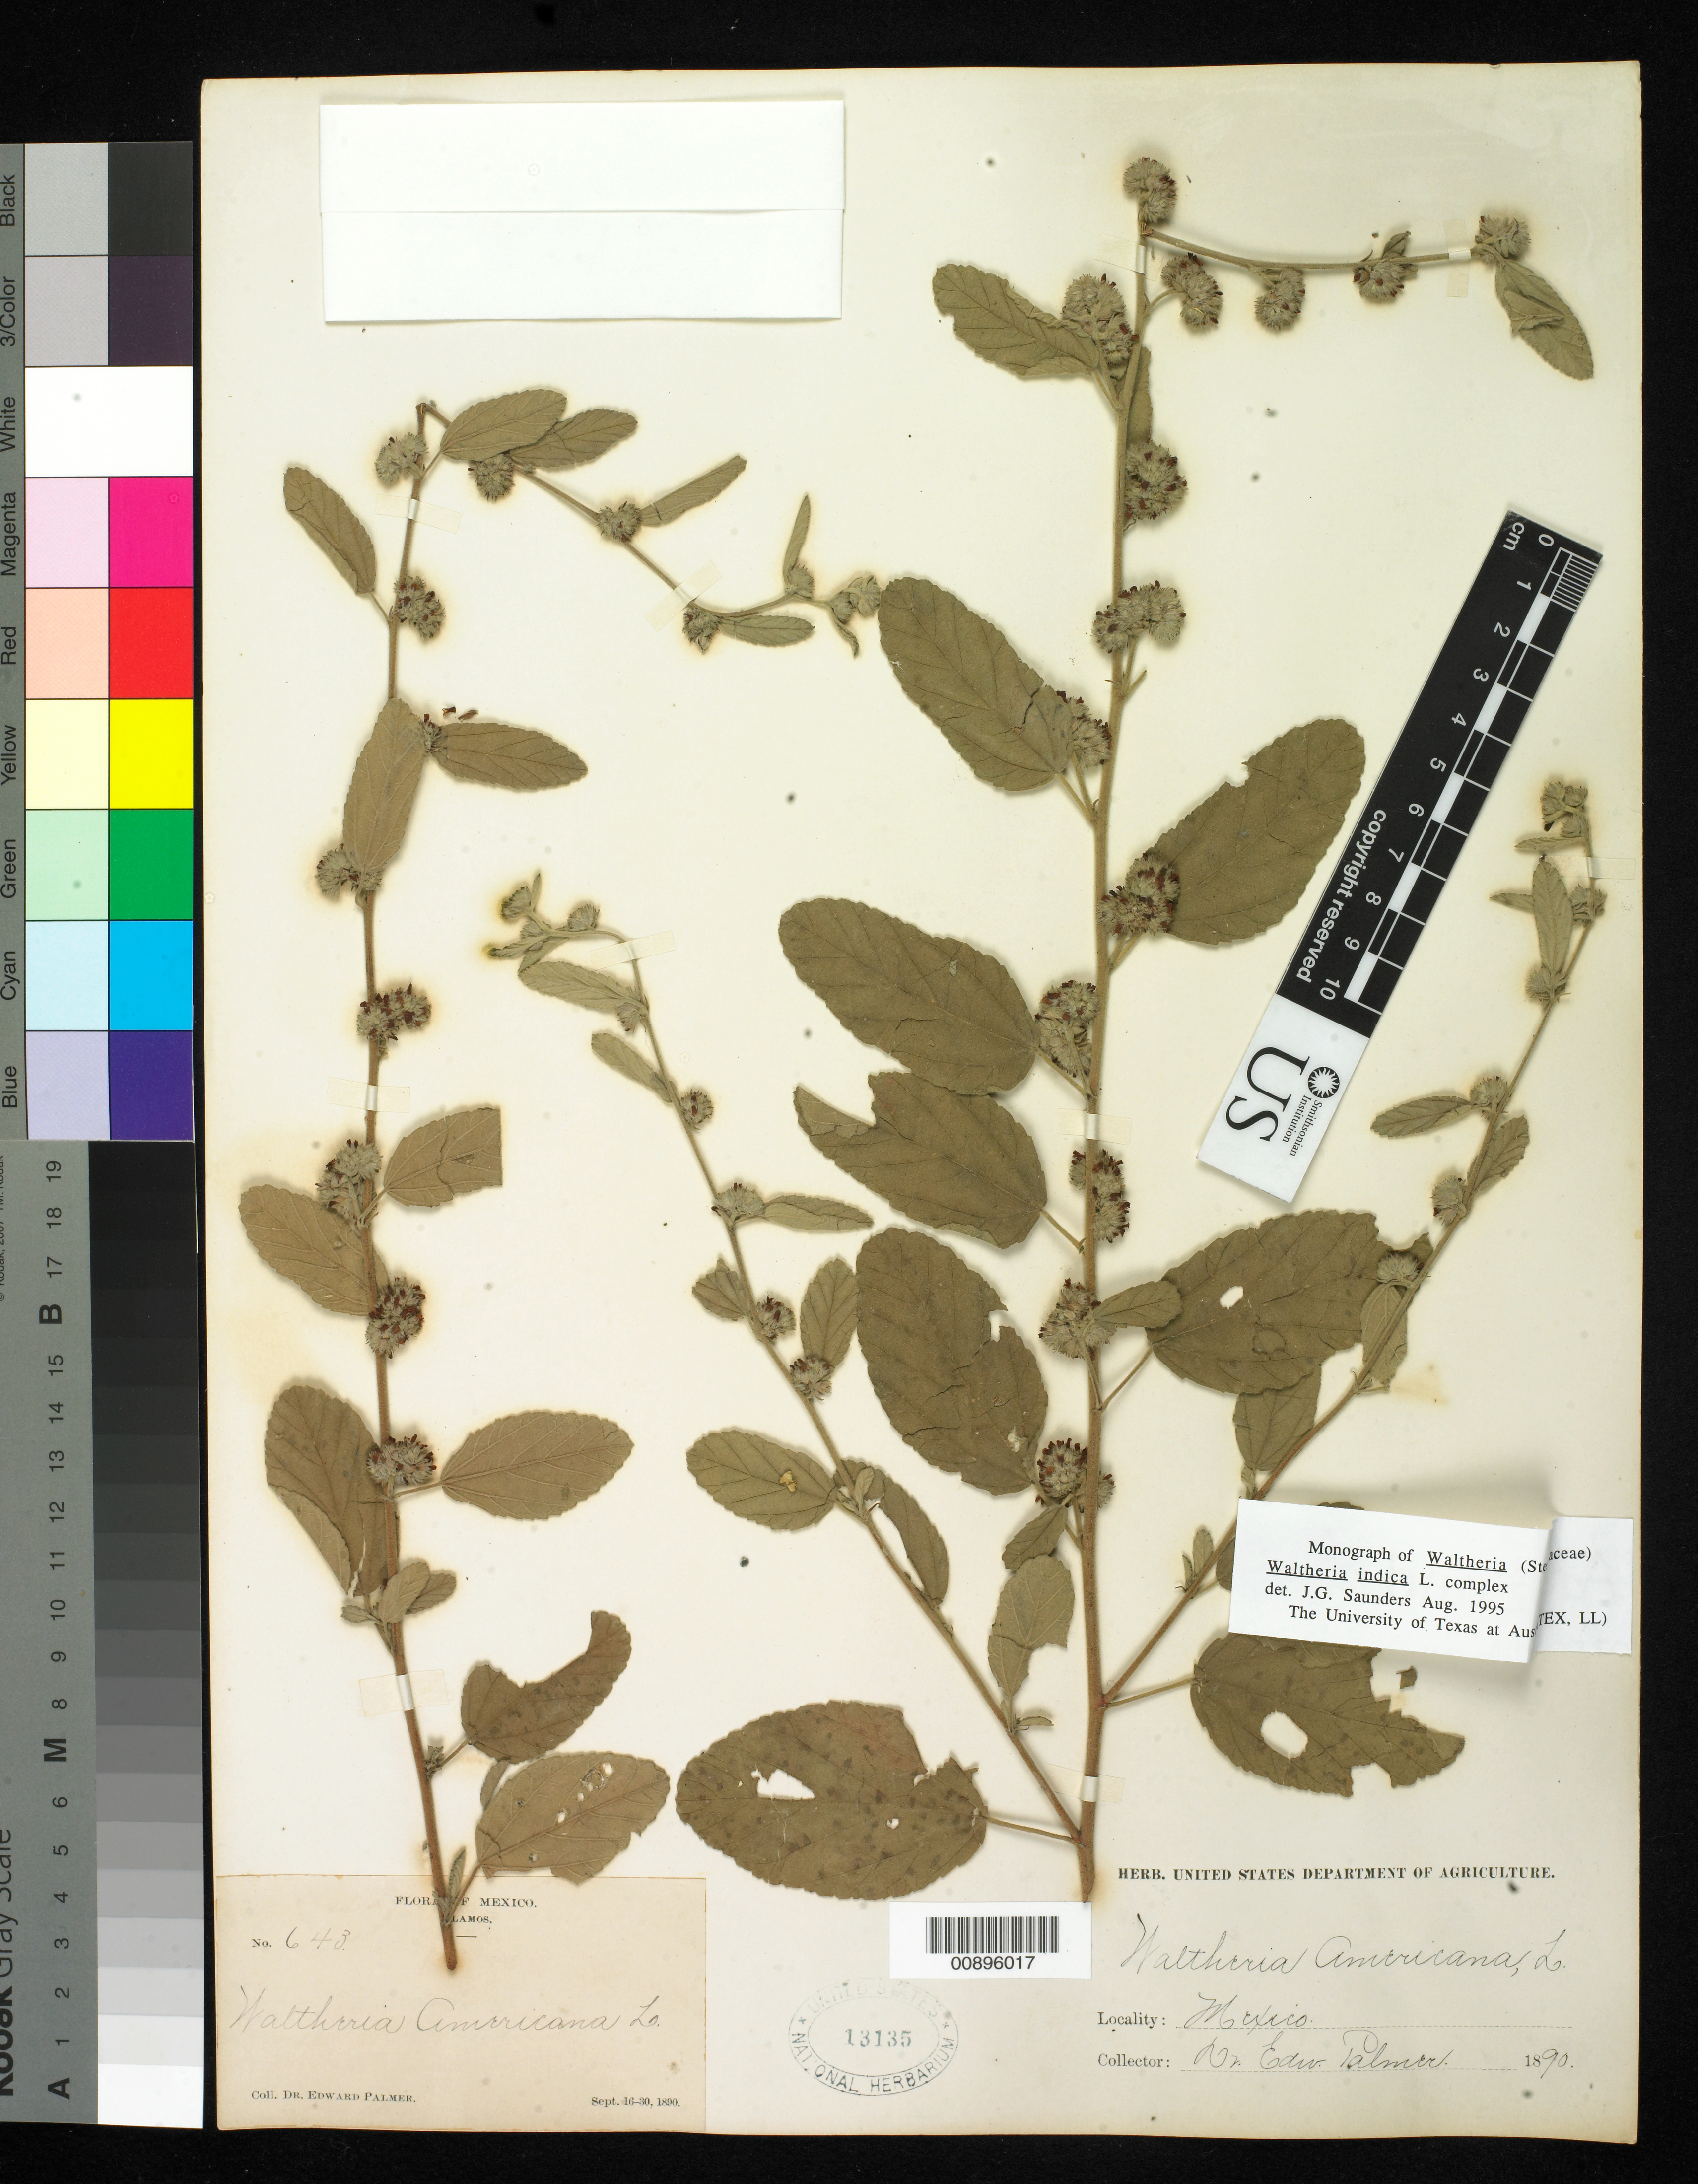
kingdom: Plantae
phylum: Tracheophyta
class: Magnoliopsida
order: Malvales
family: Malvaceae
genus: Waltheria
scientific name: Waltheria indica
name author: L.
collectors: E. Palmer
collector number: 643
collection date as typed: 16 Sep 1890 to 30 Sep 1890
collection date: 1890-09-16/1890-09-30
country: Mexico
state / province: Sonora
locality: Alamos, Sonora.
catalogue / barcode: US 13135